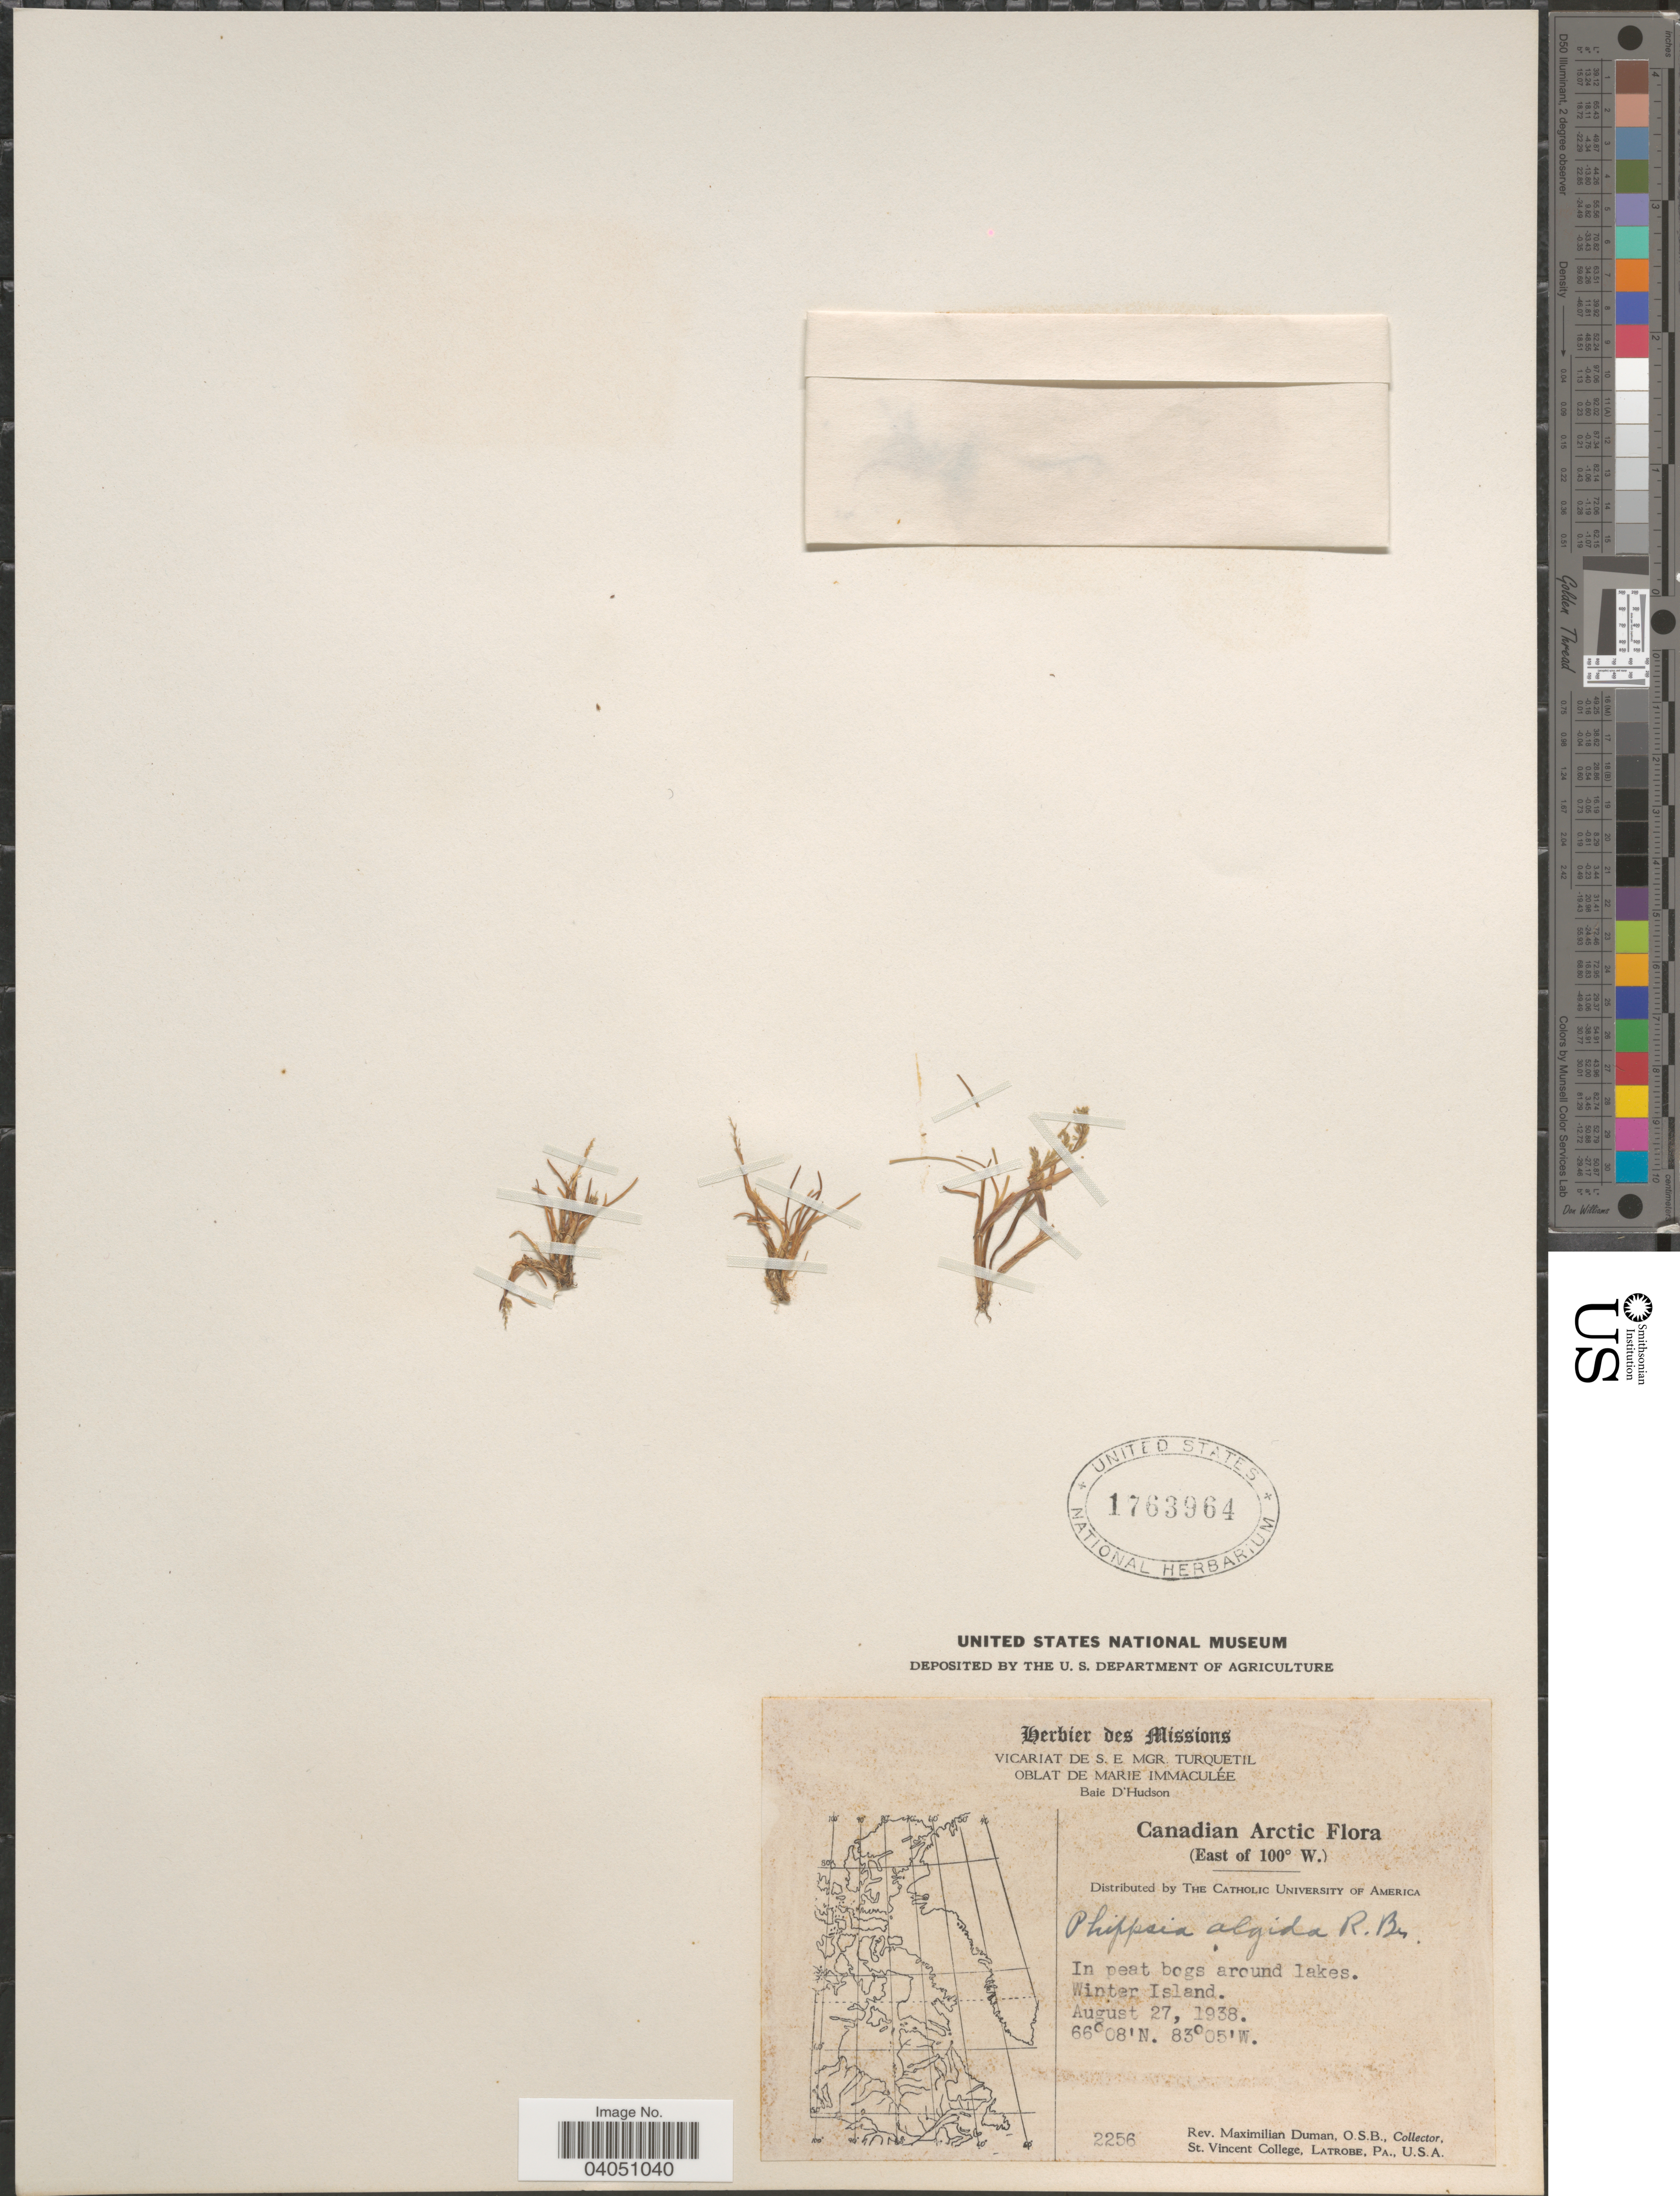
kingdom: Plantae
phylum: Tracheophyta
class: Liliopsida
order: Poales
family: Poaceae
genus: Phippsia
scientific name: Phippsia algida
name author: (Sol.) R. Br.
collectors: M. Duman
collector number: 2256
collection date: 1938-08-27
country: Canada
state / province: Nunavut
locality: Canadian Arctic. (East of 100° W.). Winter Island.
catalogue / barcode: US 1763964